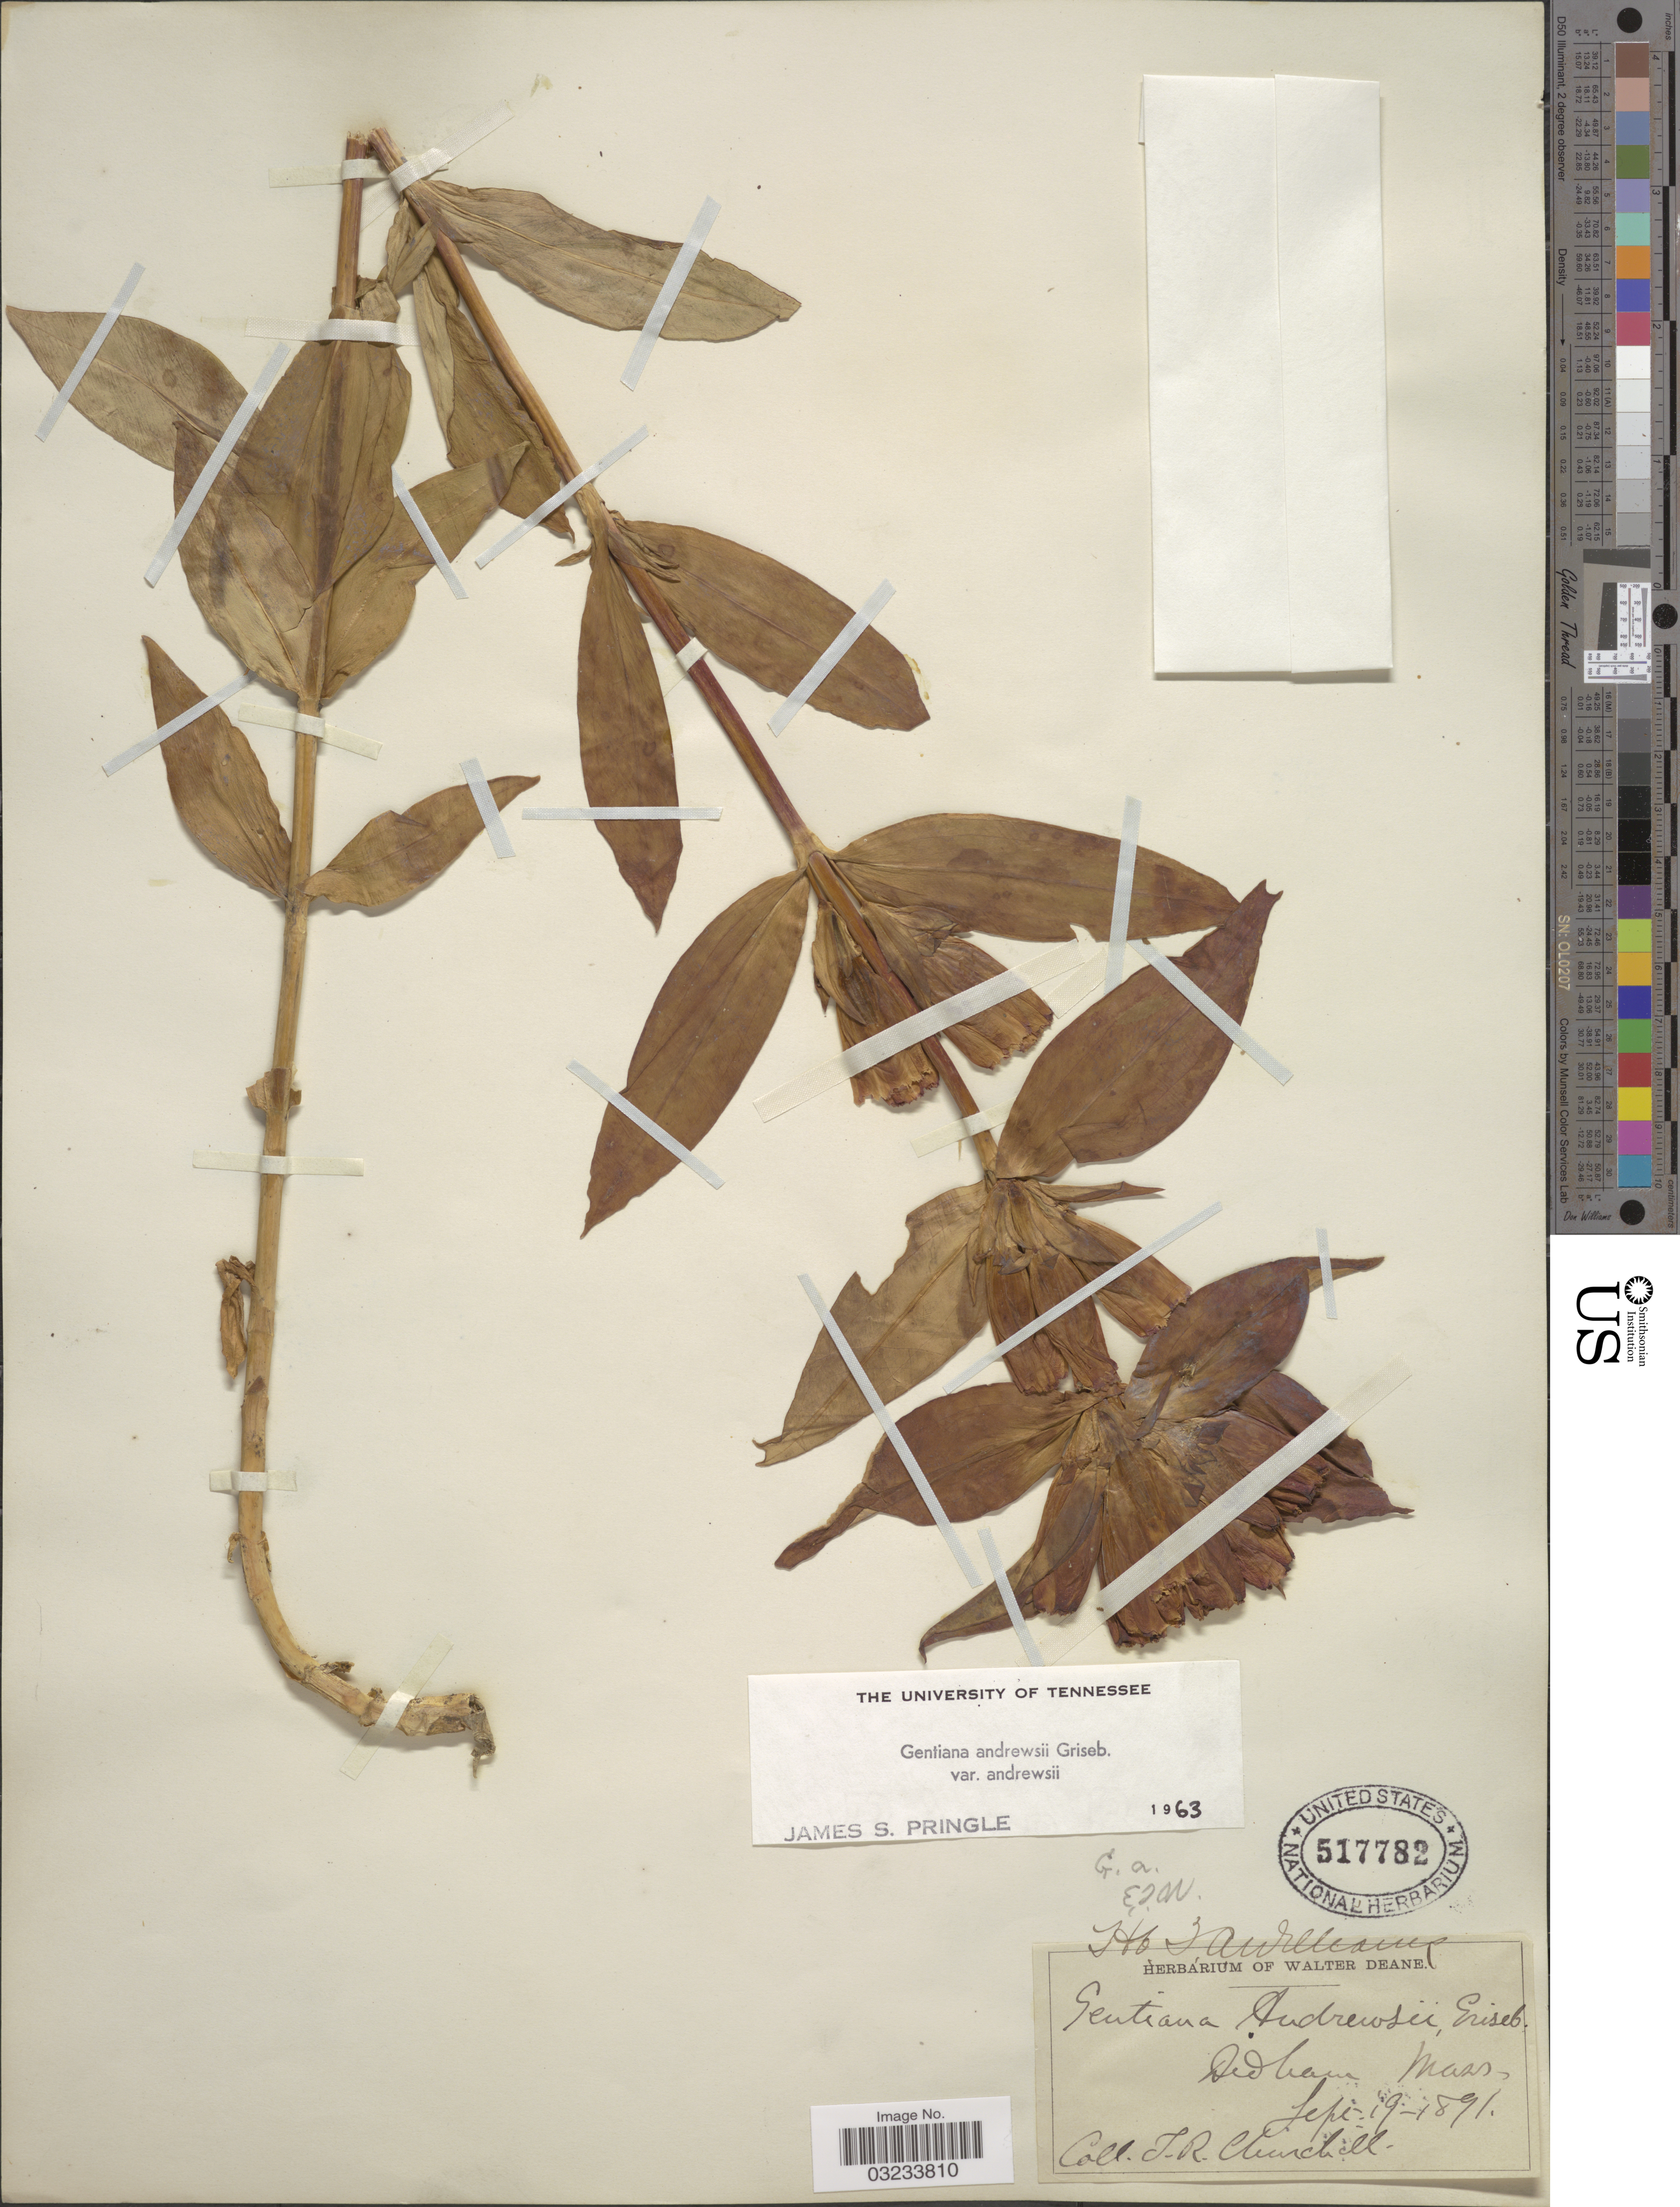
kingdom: Plantae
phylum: Tracheophyta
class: Magnoliopsida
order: Gentianales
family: Gentianaceae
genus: Gentiana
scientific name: Gentiana andrewsii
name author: Griseb.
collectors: J. Churchill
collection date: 1891-09-19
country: United States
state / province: Massachusetts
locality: Dedham.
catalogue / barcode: US 517782